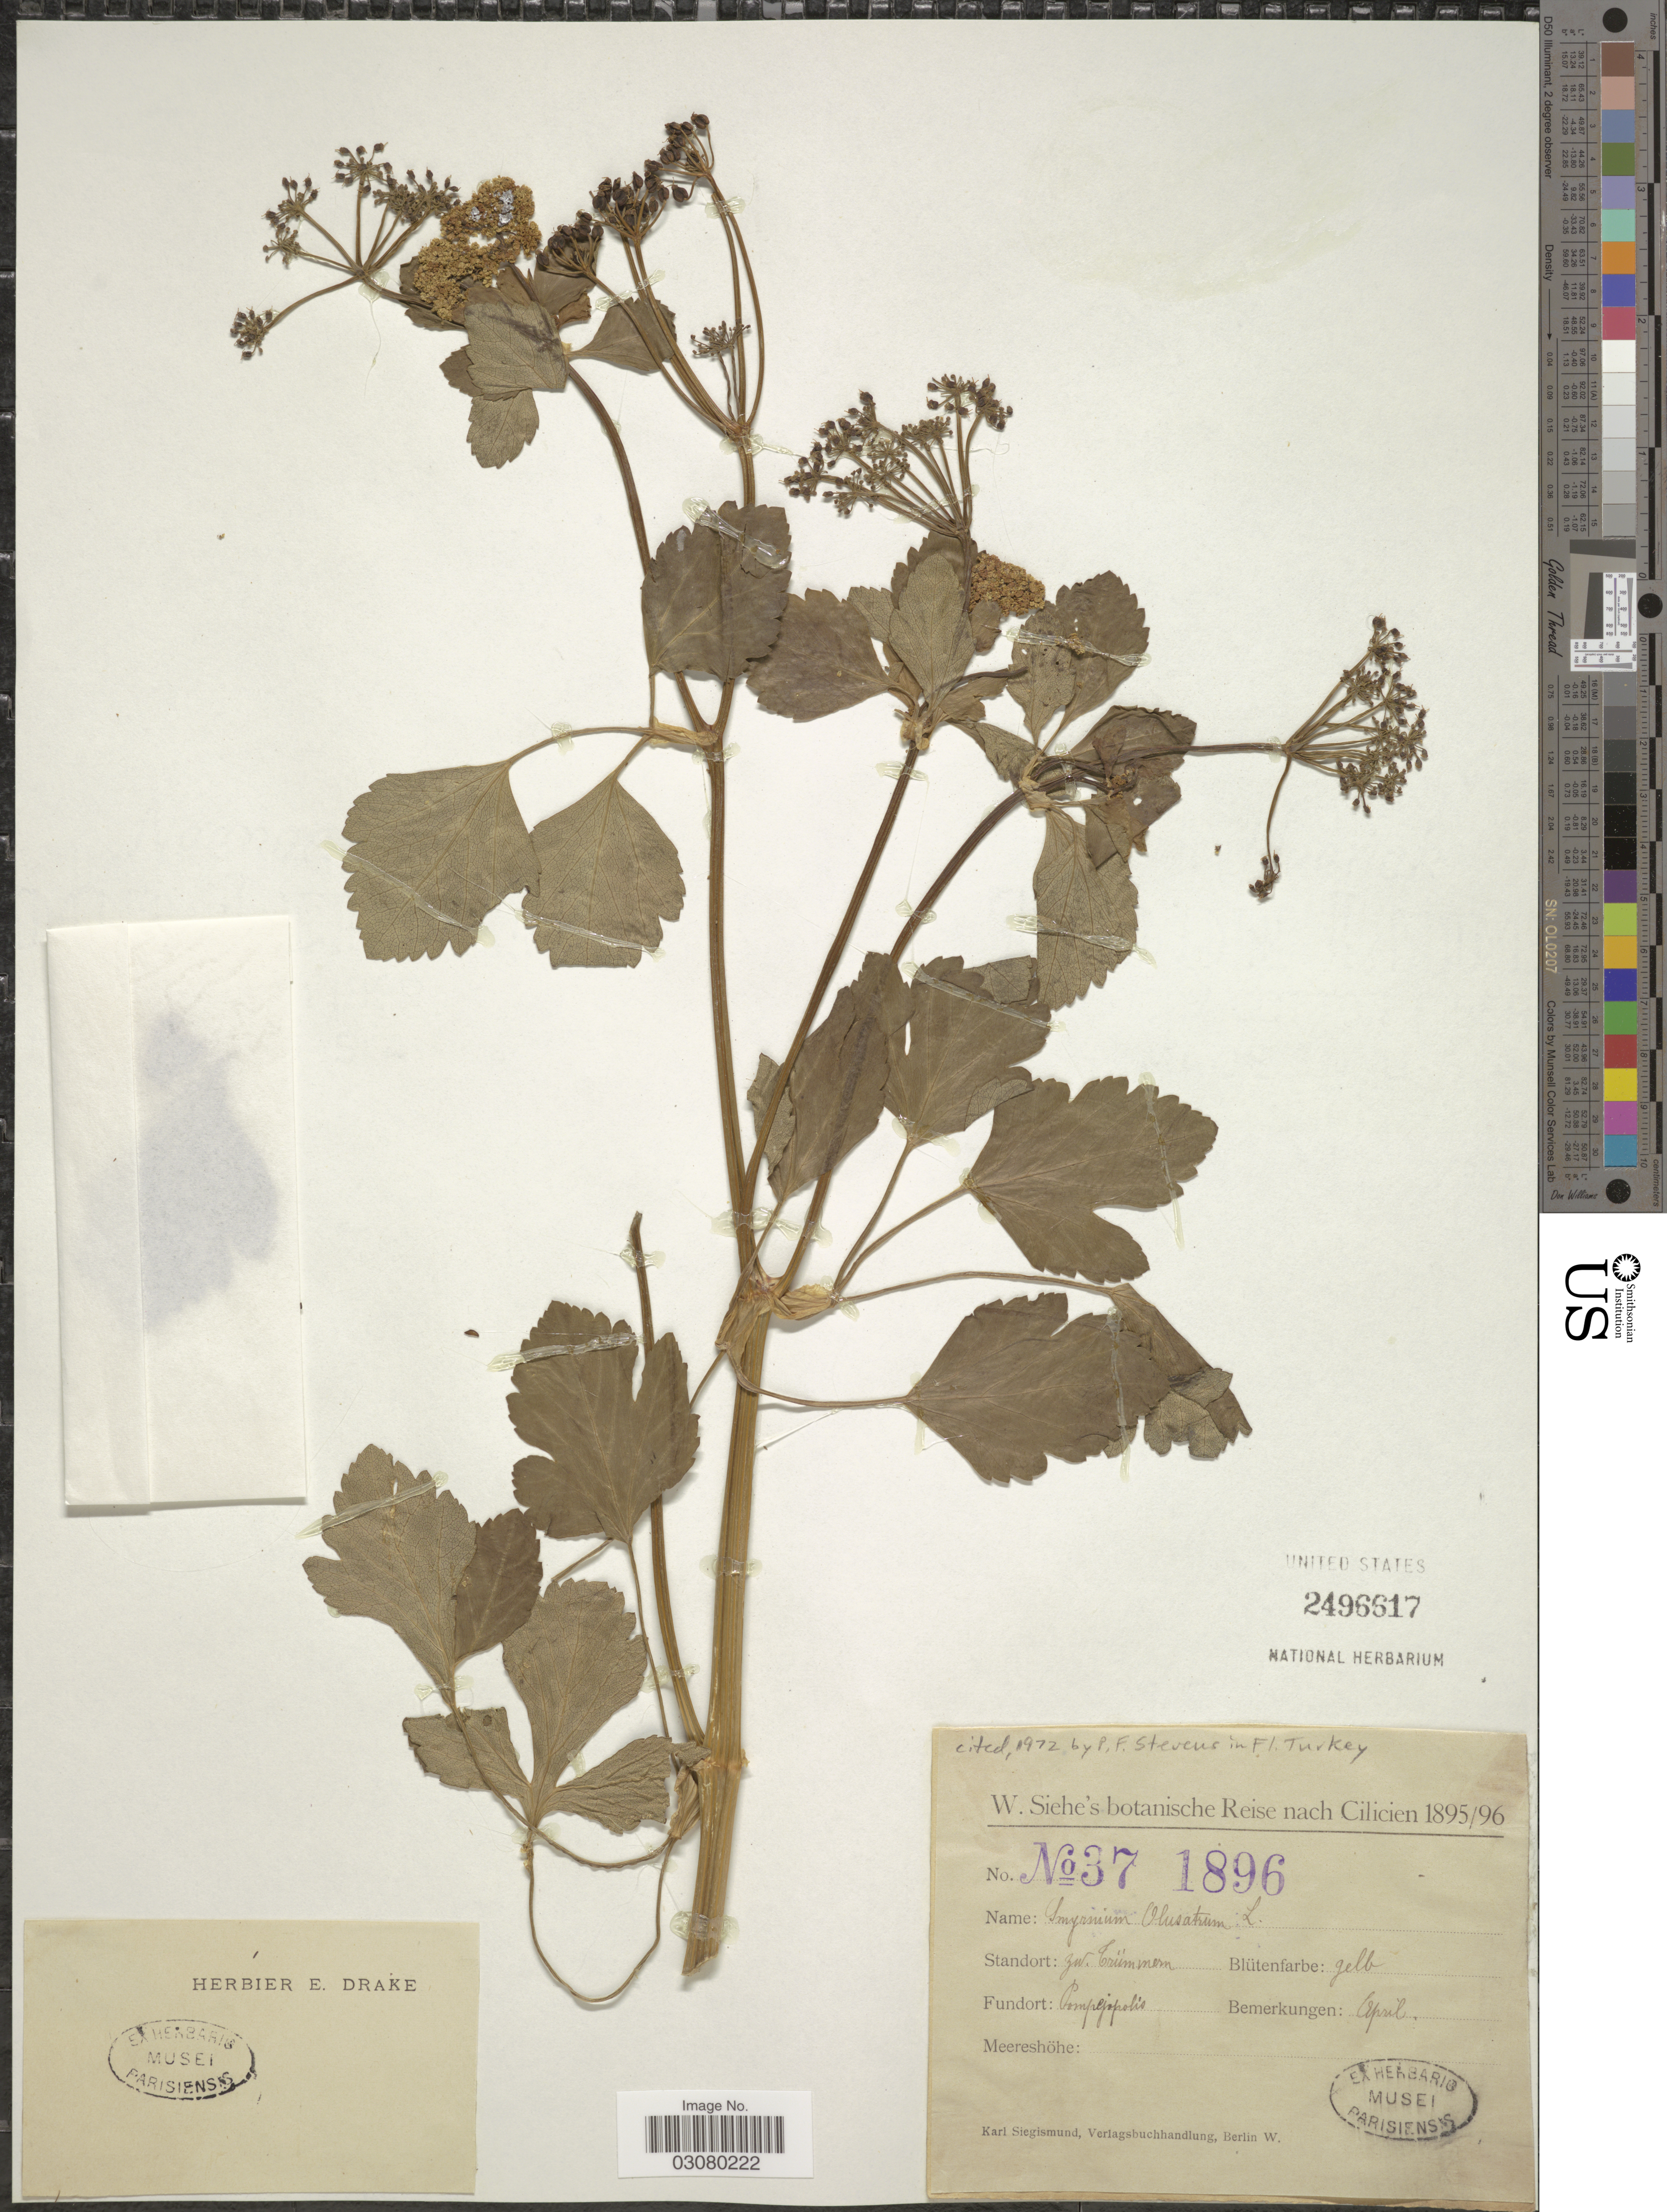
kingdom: Plantae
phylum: Tracheophyta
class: Magnoliopsida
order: Apiales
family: Apiaceae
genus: Smyrnium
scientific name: Smyrnium olusatrum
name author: L.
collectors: W. Siehe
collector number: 37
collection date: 1896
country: Turkey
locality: Cilicien. ZW Trummen. Pompeipolis.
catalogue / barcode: US 2496617